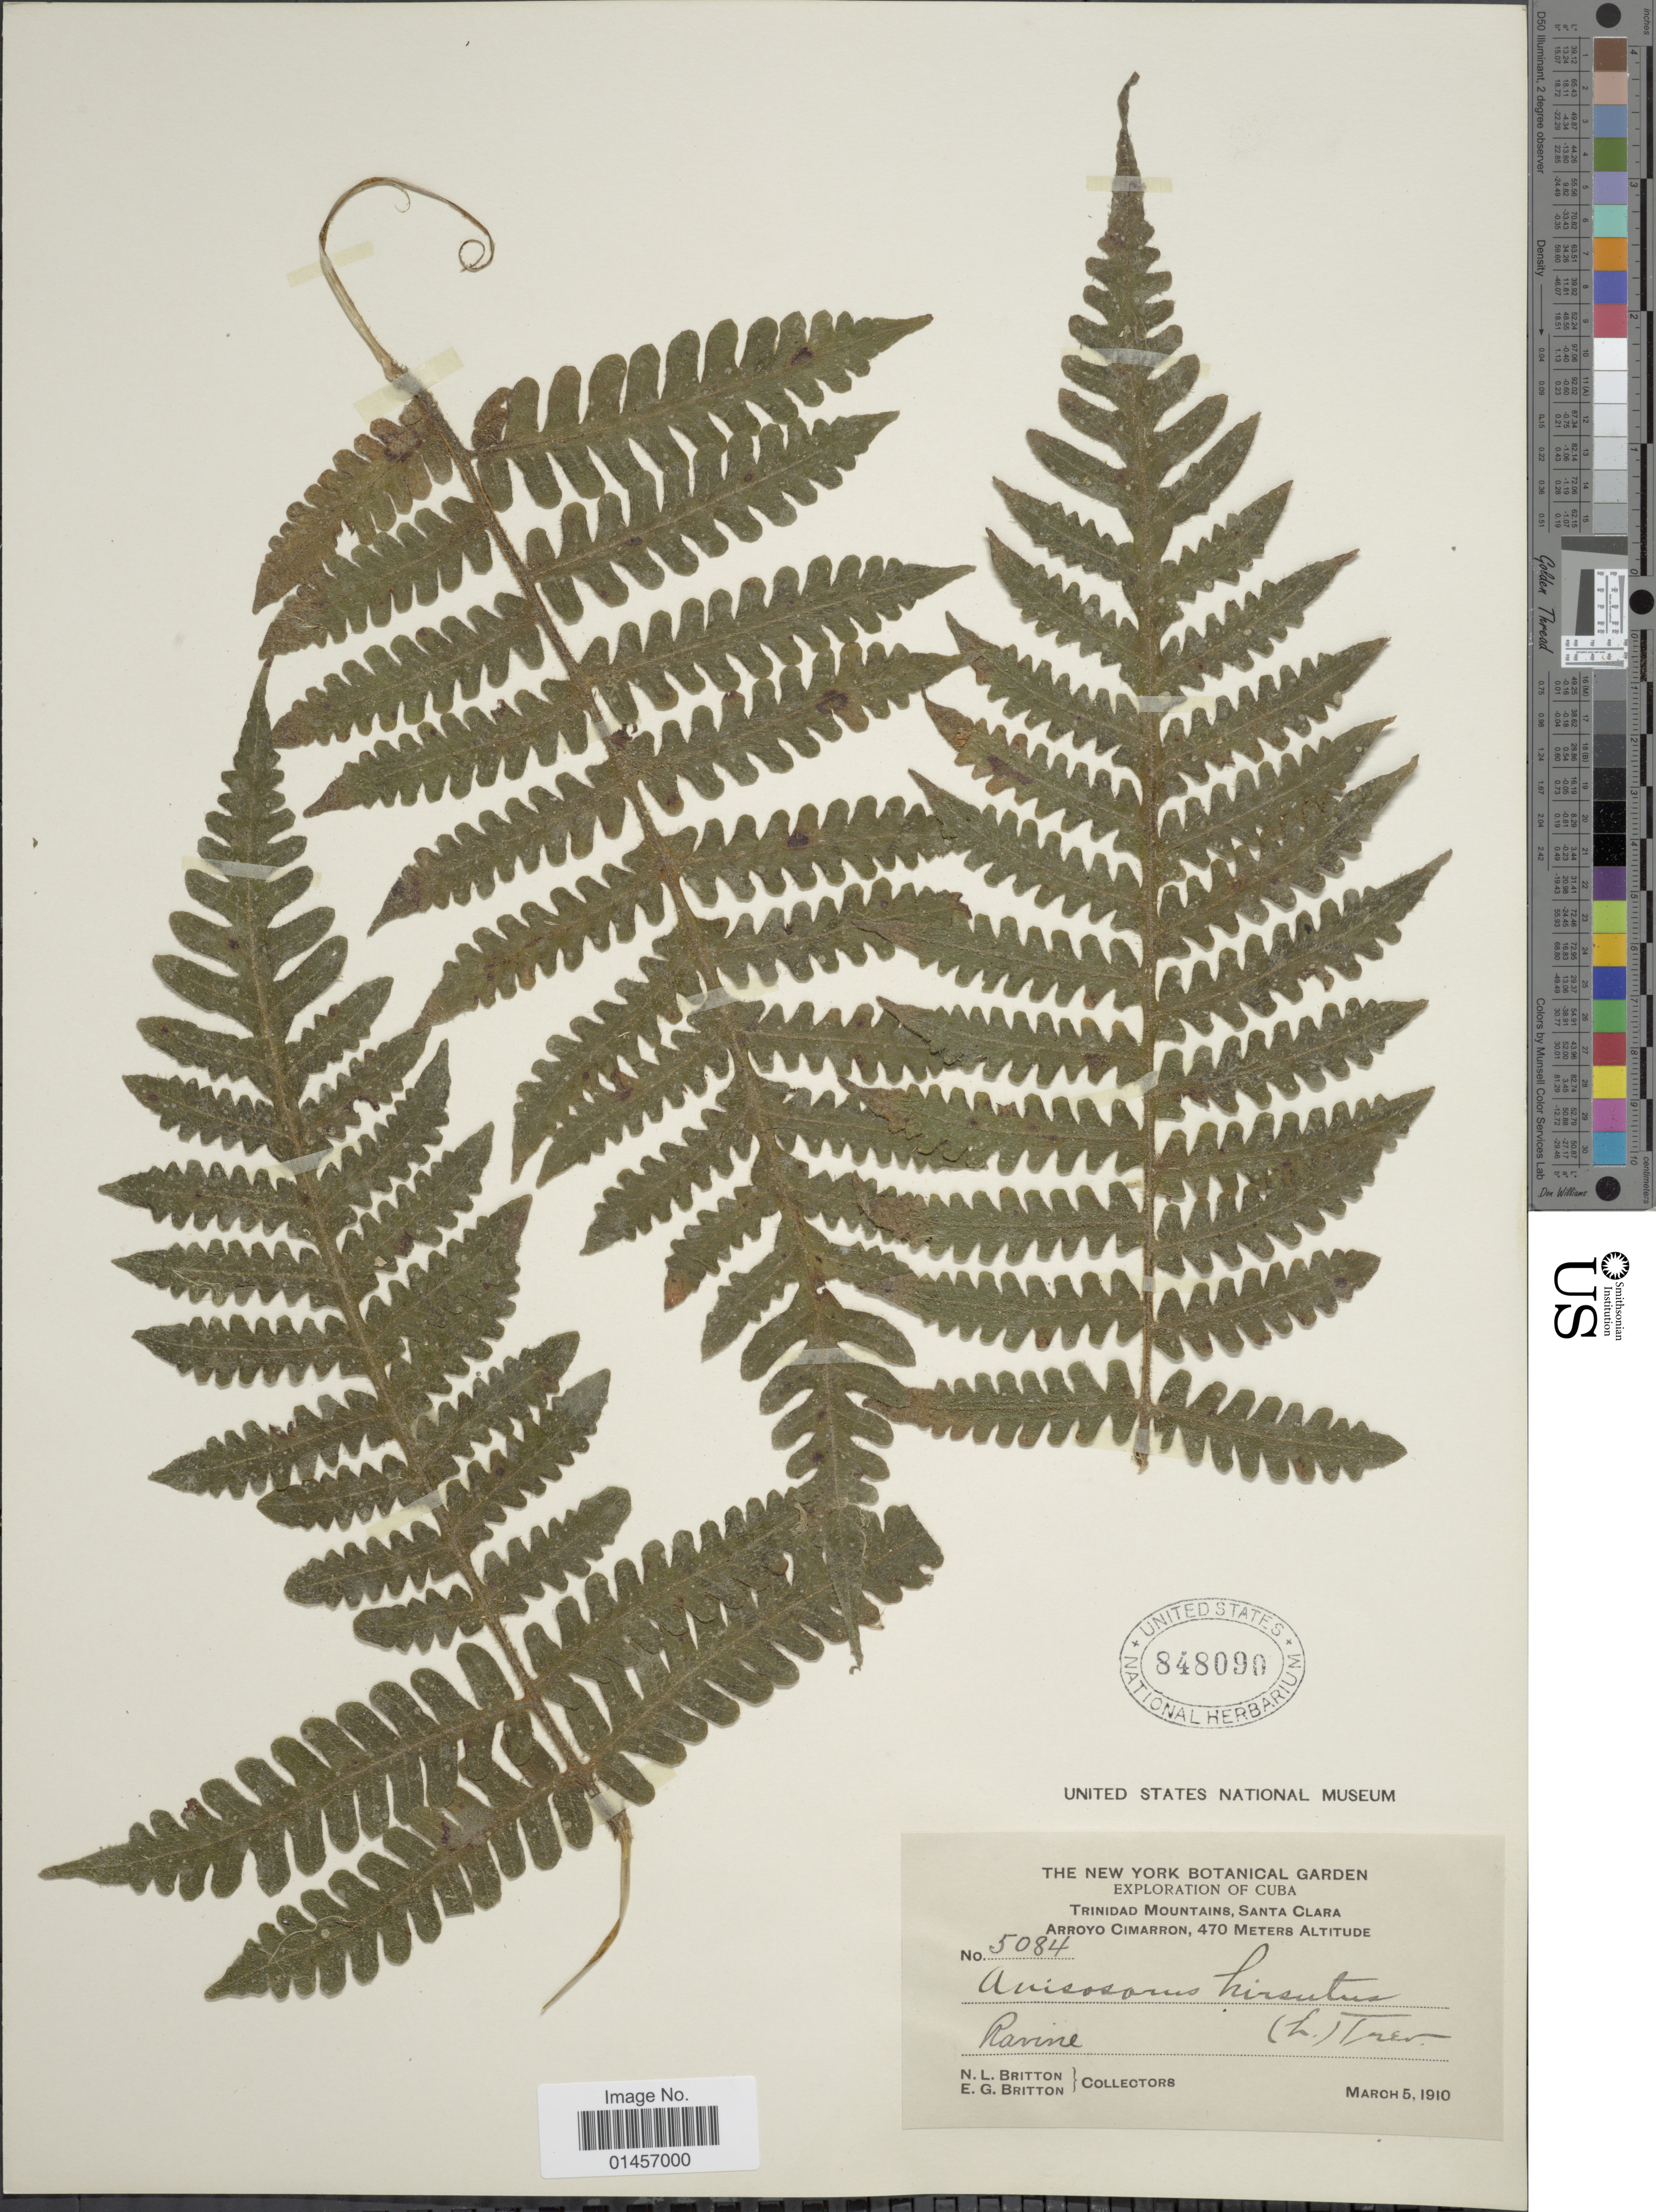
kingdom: Plantae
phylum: Tracheophyta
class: Polypodiopsida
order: Polypodiales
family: Lonchitidaceae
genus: Lonchitis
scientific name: Lonchitis hirsuta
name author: L.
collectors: N. Britton & E. G. Britton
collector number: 5084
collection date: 1910-03-05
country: Chile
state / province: Valparaíso (V)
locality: Cuba, Trinidad mountains, Santa Clara, Arroyo Cimarron.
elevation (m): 470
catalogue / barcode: US 848090